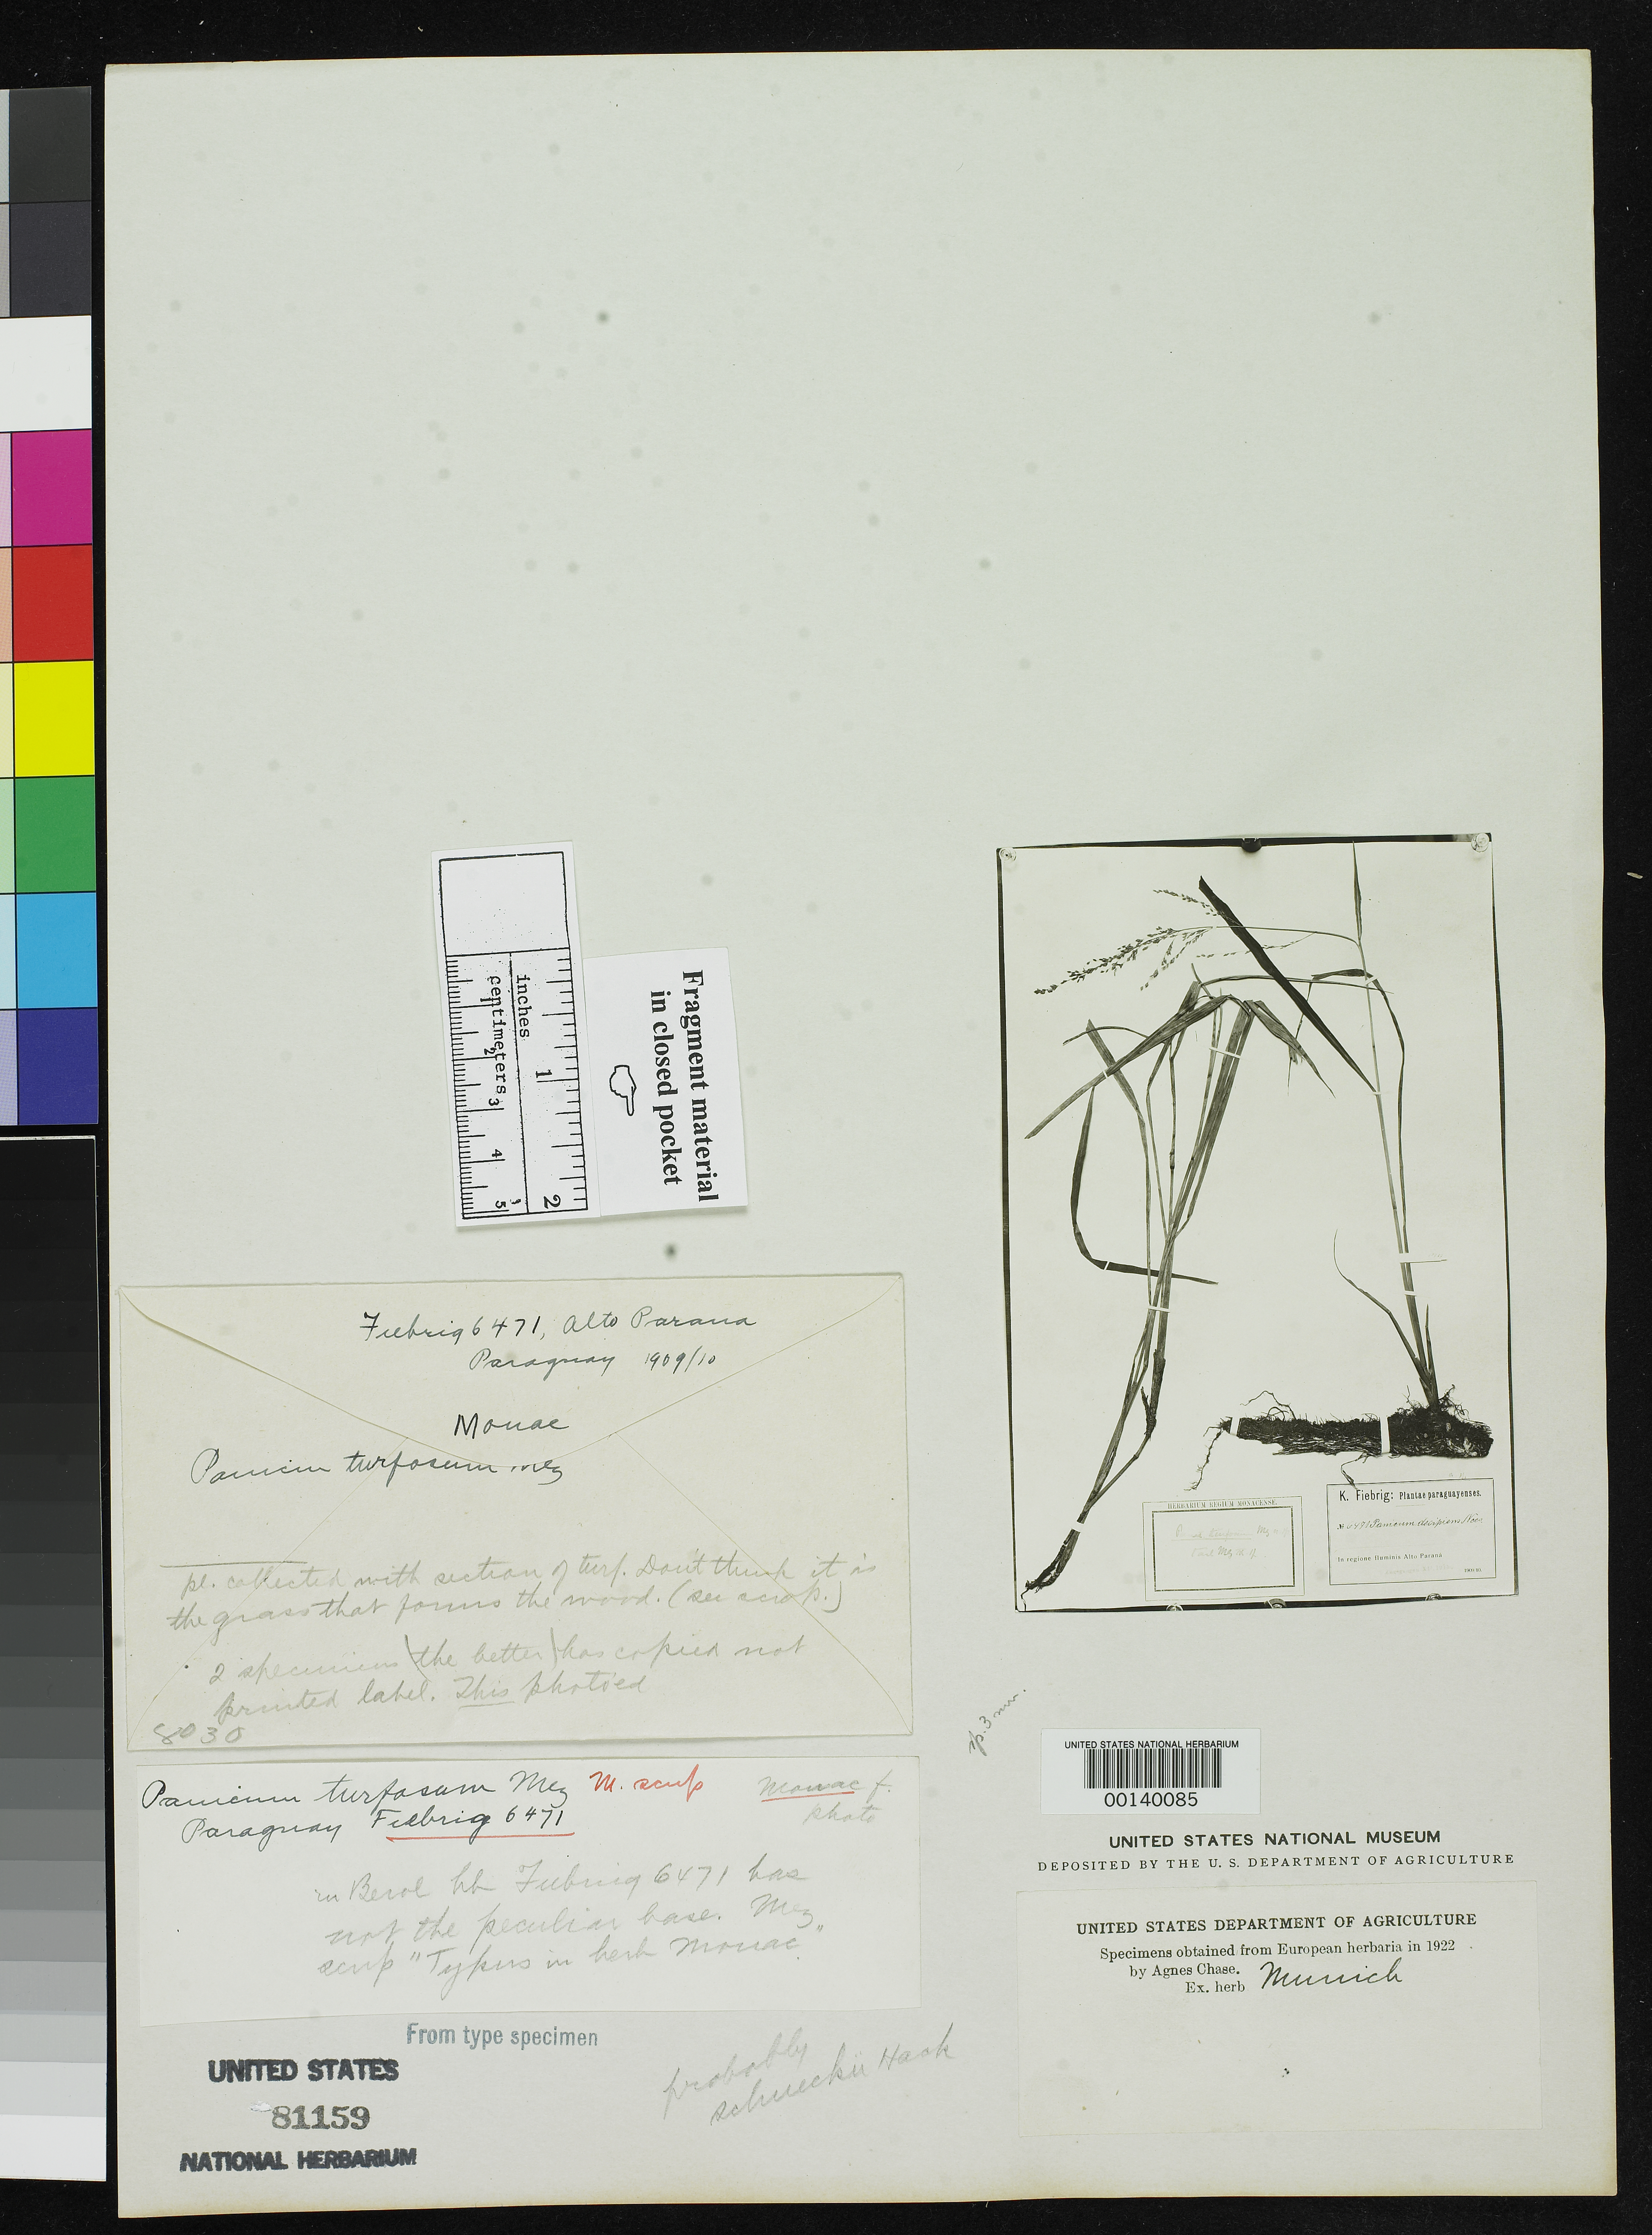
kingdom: Plantae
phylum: Tracheophyta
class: Liliopsida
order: Poales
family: Poaceae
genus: Panicum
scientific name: Panicum turfosum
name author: Mez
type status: Isotype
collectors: K. Fiebrig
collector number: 6471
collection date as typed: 1909 to -- --- 1910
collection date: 1909/1910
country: Paraguay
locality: Alto Parana River.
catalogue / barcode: US 81159